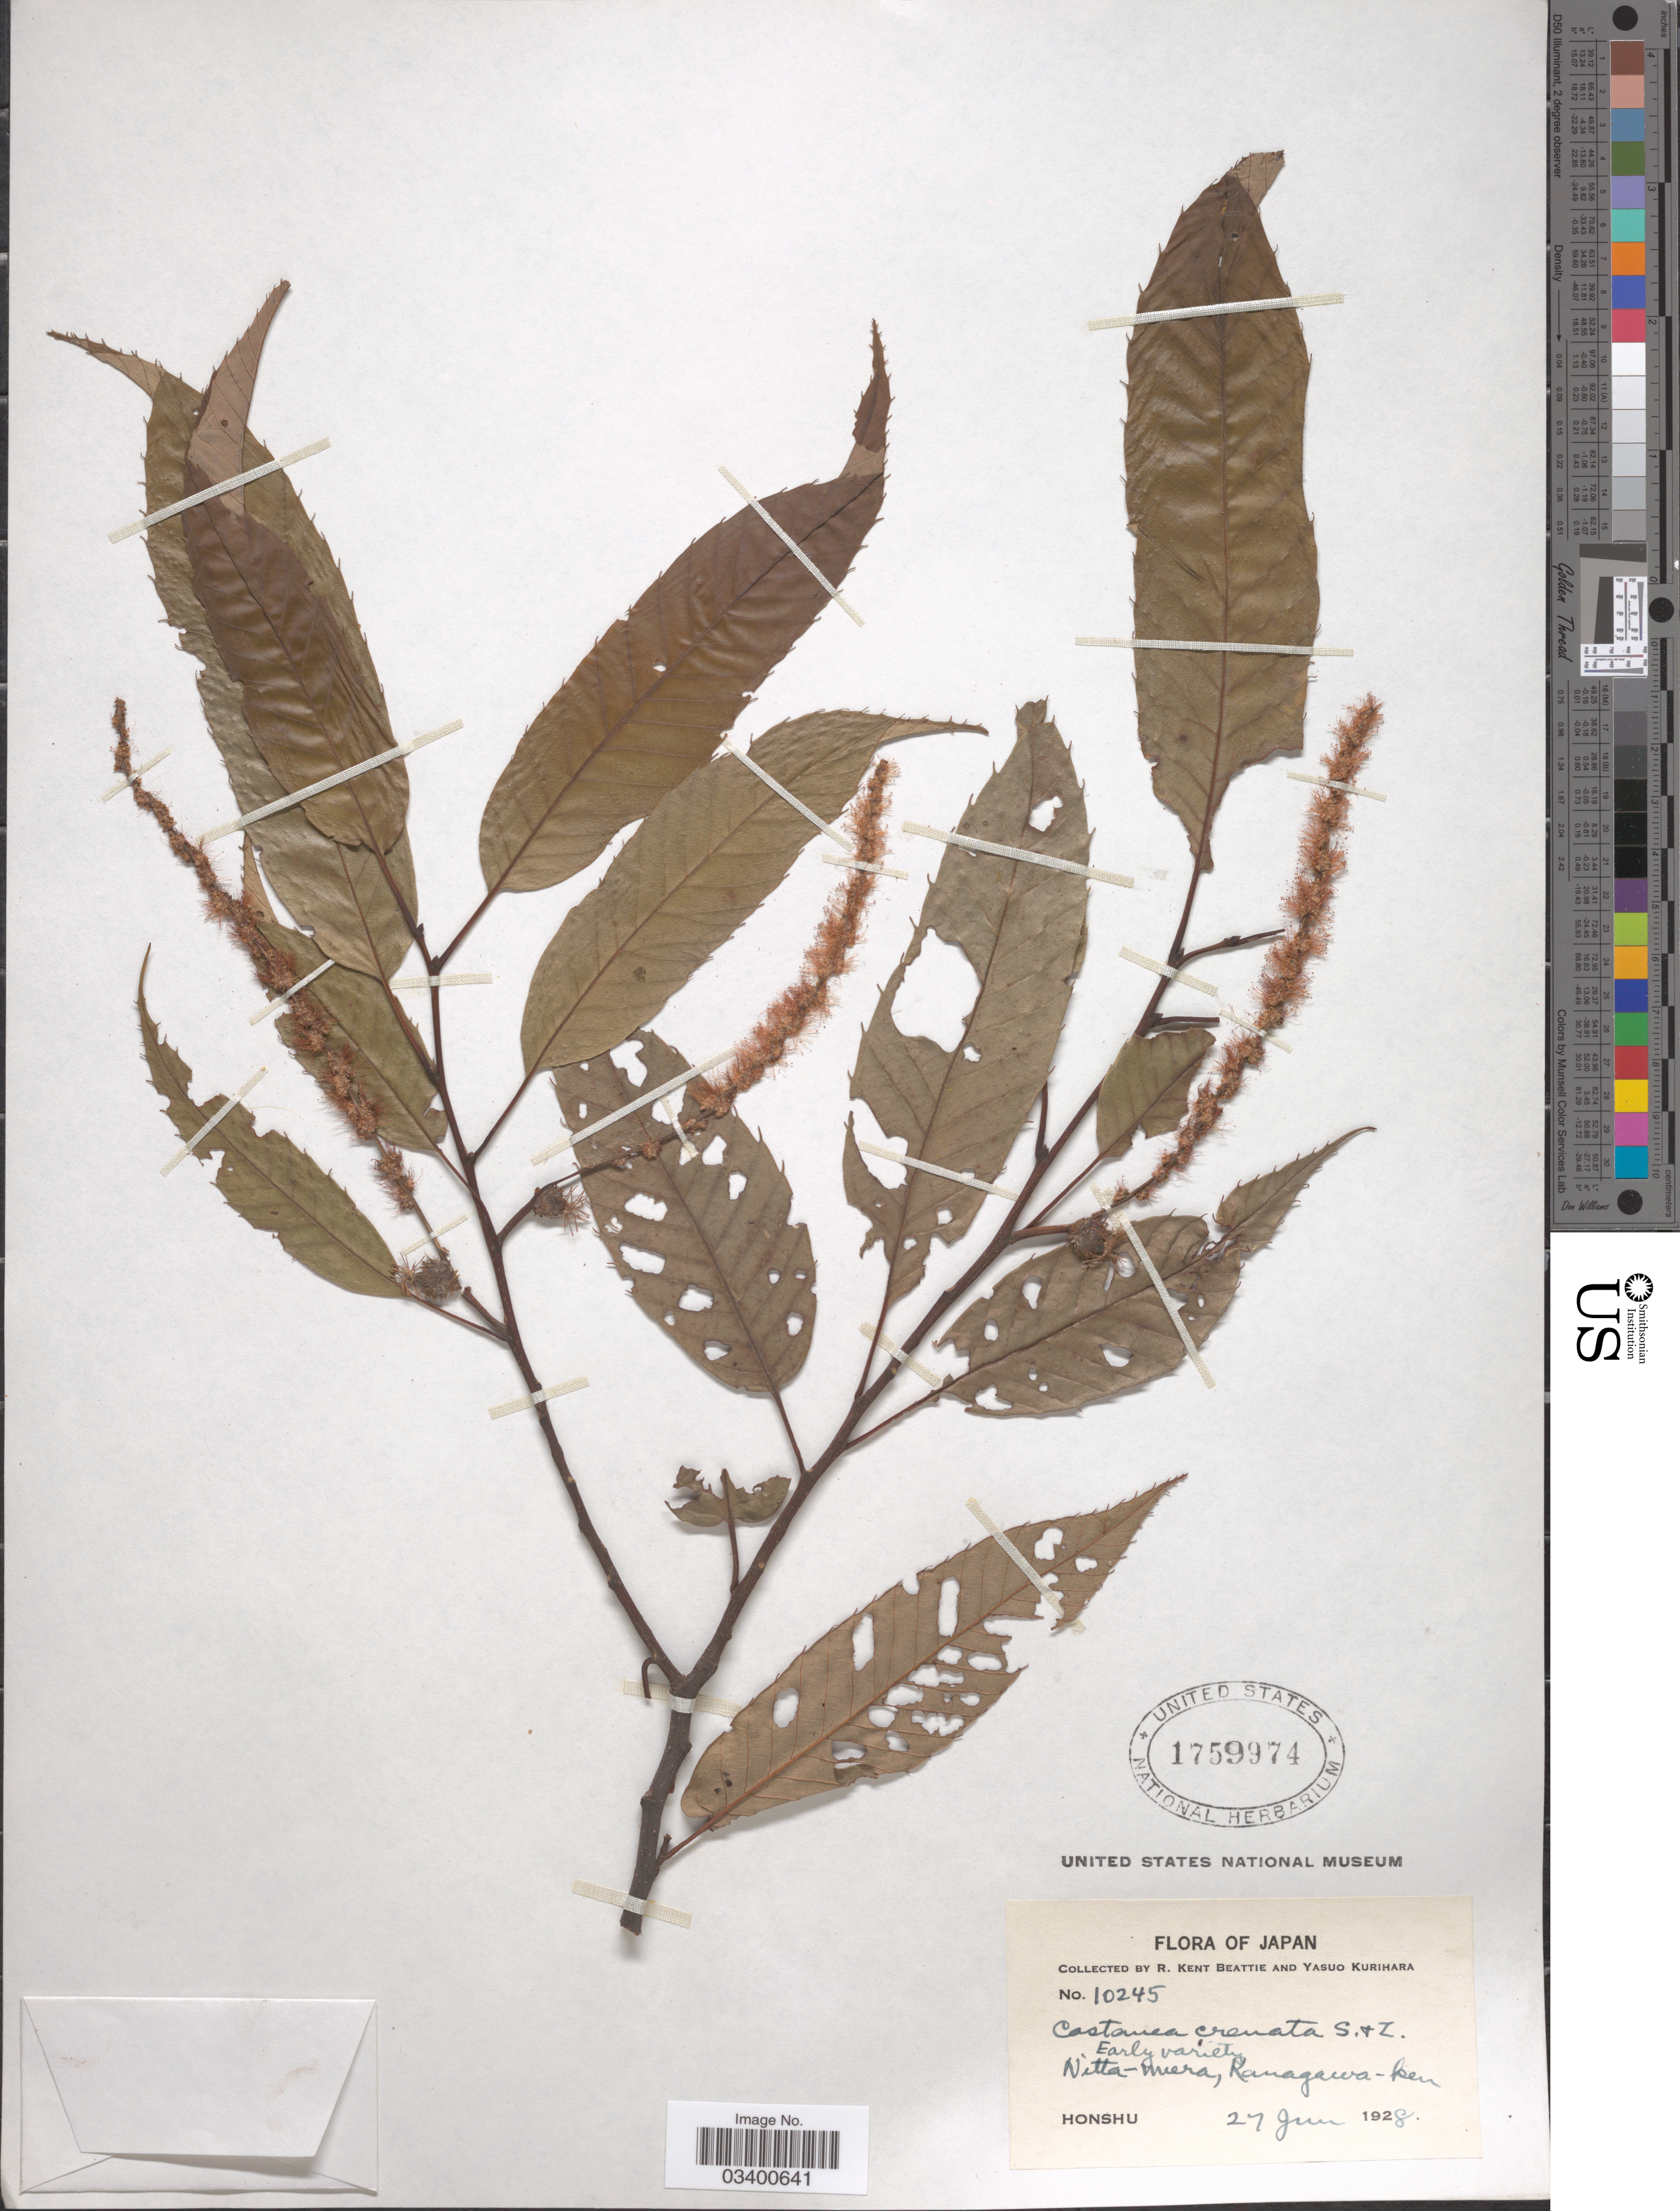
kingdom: Plantae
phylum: Tracheophyta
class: Magnoliopsida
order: Fagales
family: Fagaceae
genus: Castanea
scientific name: Castanea crenata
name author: Siebold & Zucc.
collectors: R. K. Beattie & Y. Kurihara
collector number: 10245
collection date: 1928-06-27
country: Japan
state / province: Kanagawa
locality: Nitta-mura, Kanagawa-ken. Honshu.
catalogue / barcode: US 1759974